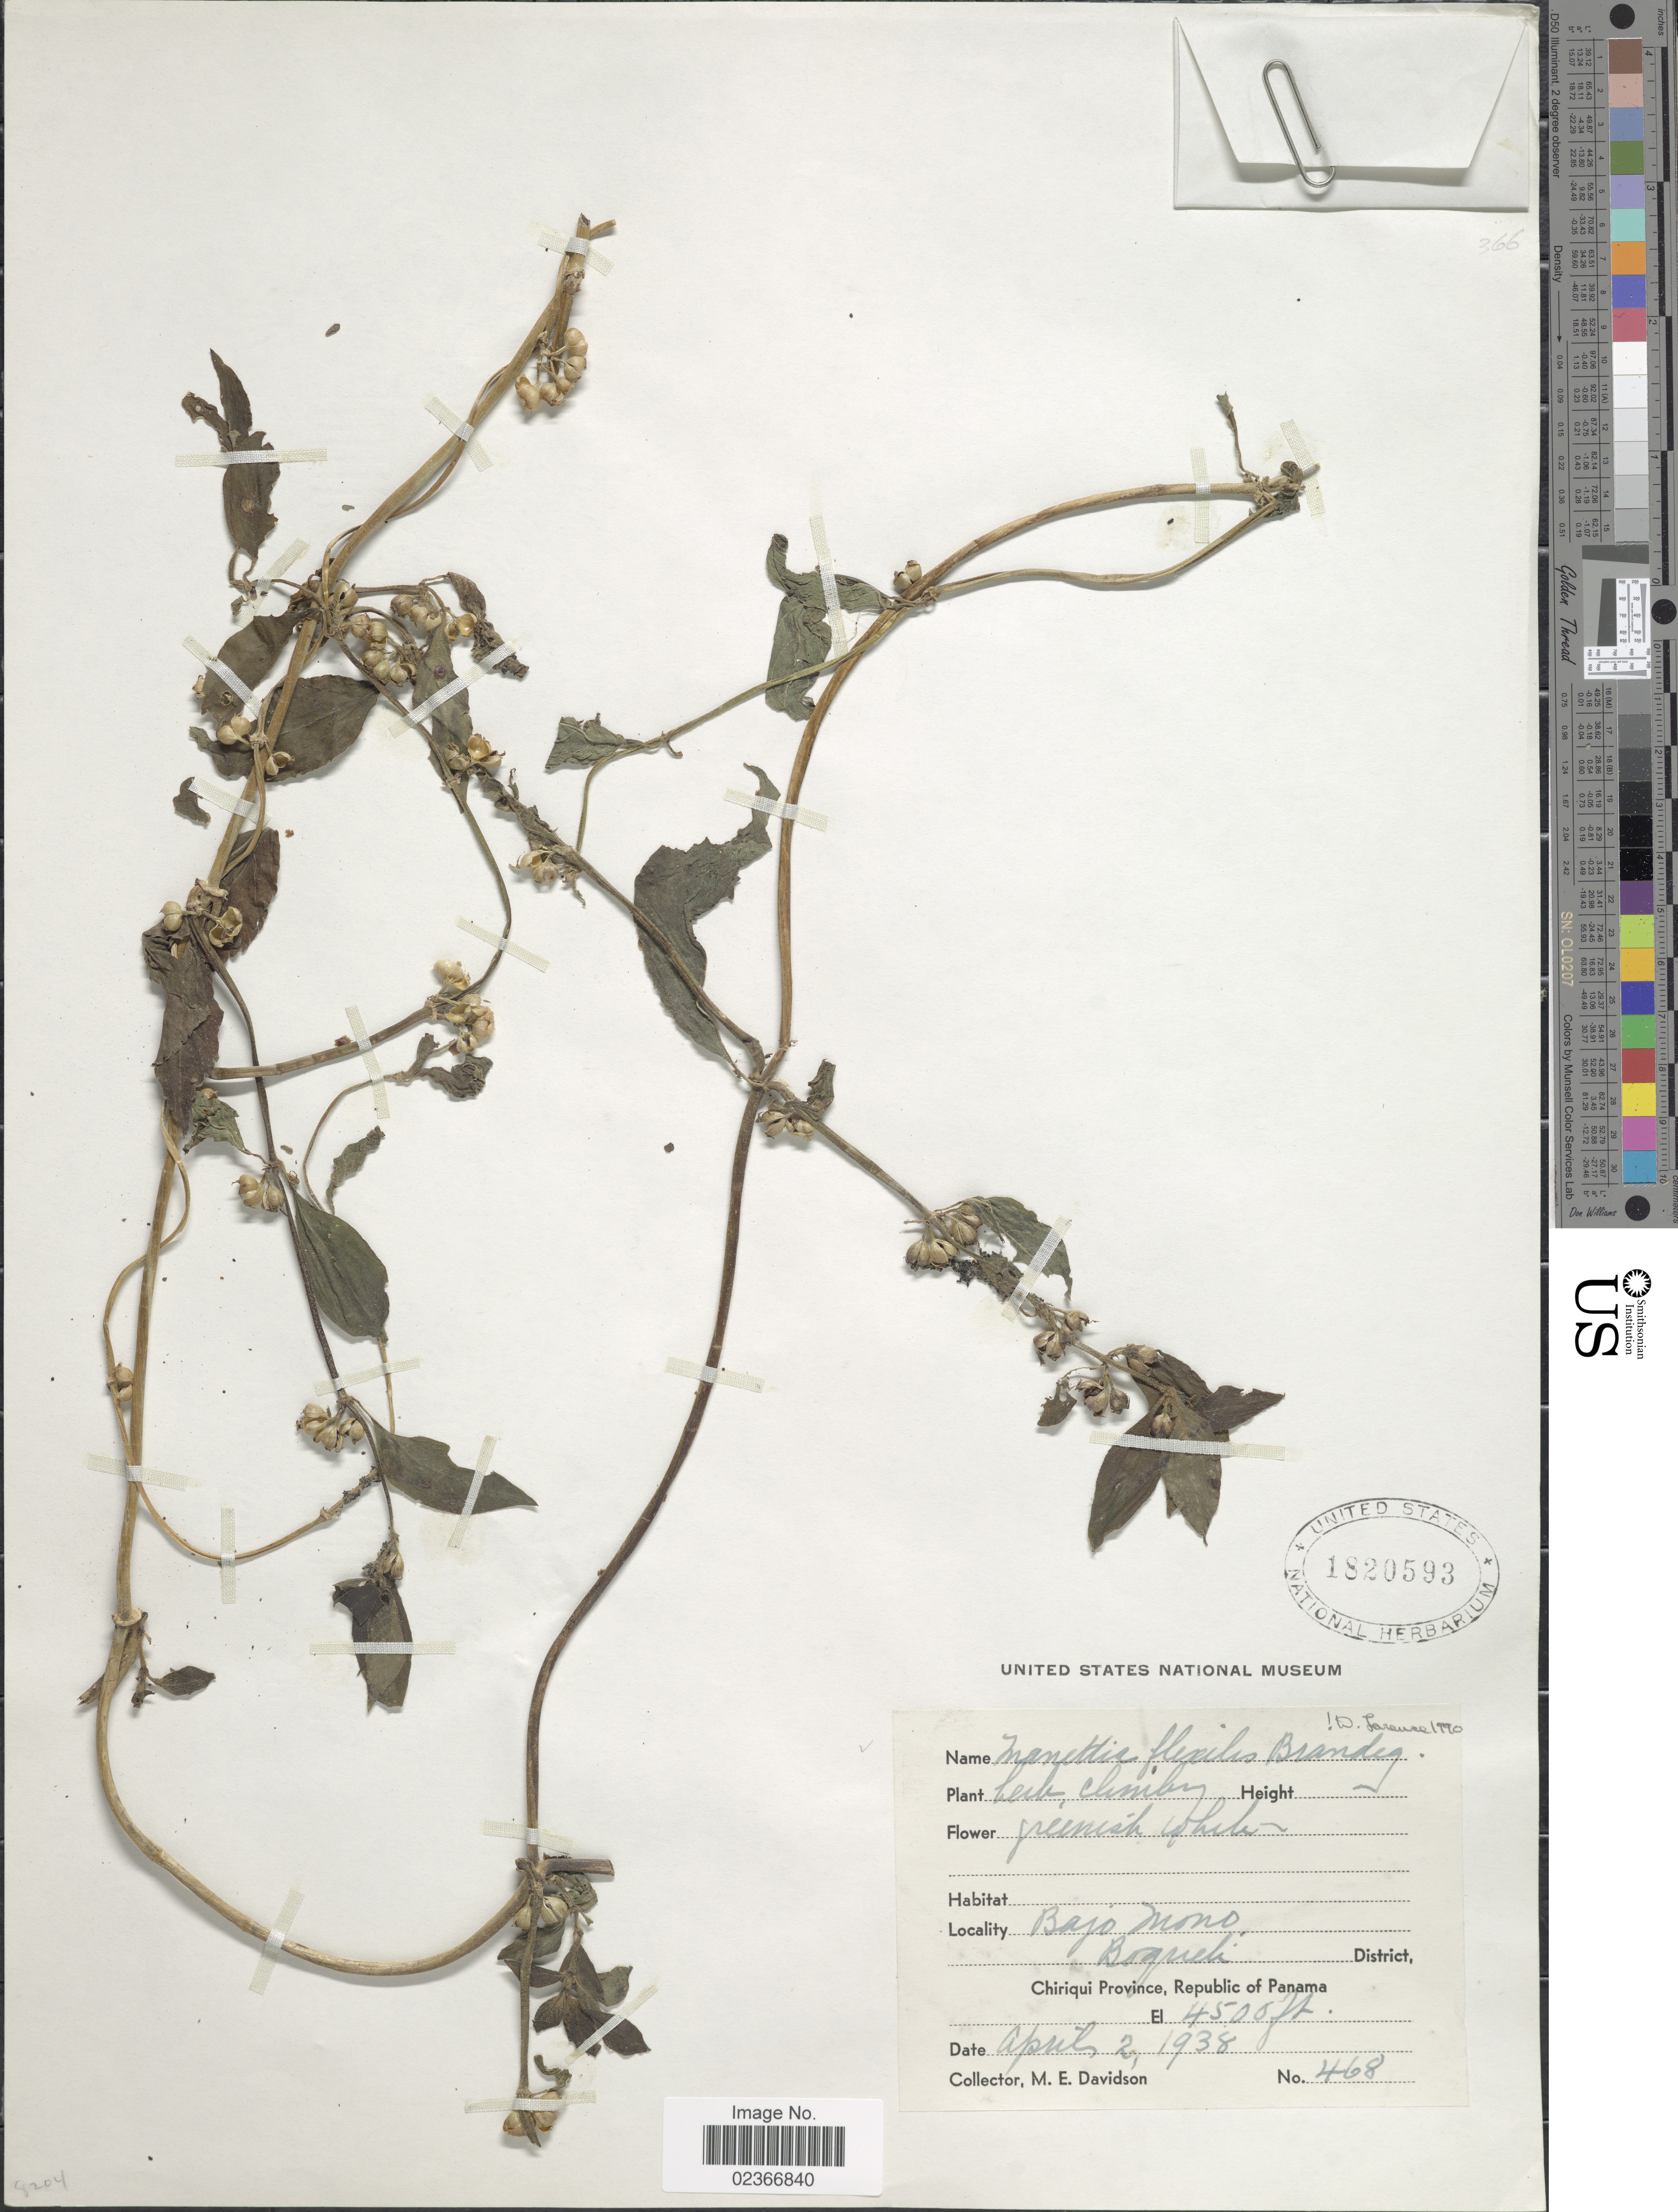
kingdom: Plantae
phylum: Tracheophyta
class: Magnoliopsida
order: Gentianales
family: Rubiaceae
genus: Manettia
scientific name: Manettia flexilis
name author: Brandegee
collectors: M. E. Davidson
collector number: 468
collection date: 1938-04-02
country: Panama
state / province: Chiriqui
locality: Bajo Mono, Boqueli District, Chiriqui Province, Republic of Panama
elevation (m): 1372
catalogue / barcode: US 1820593